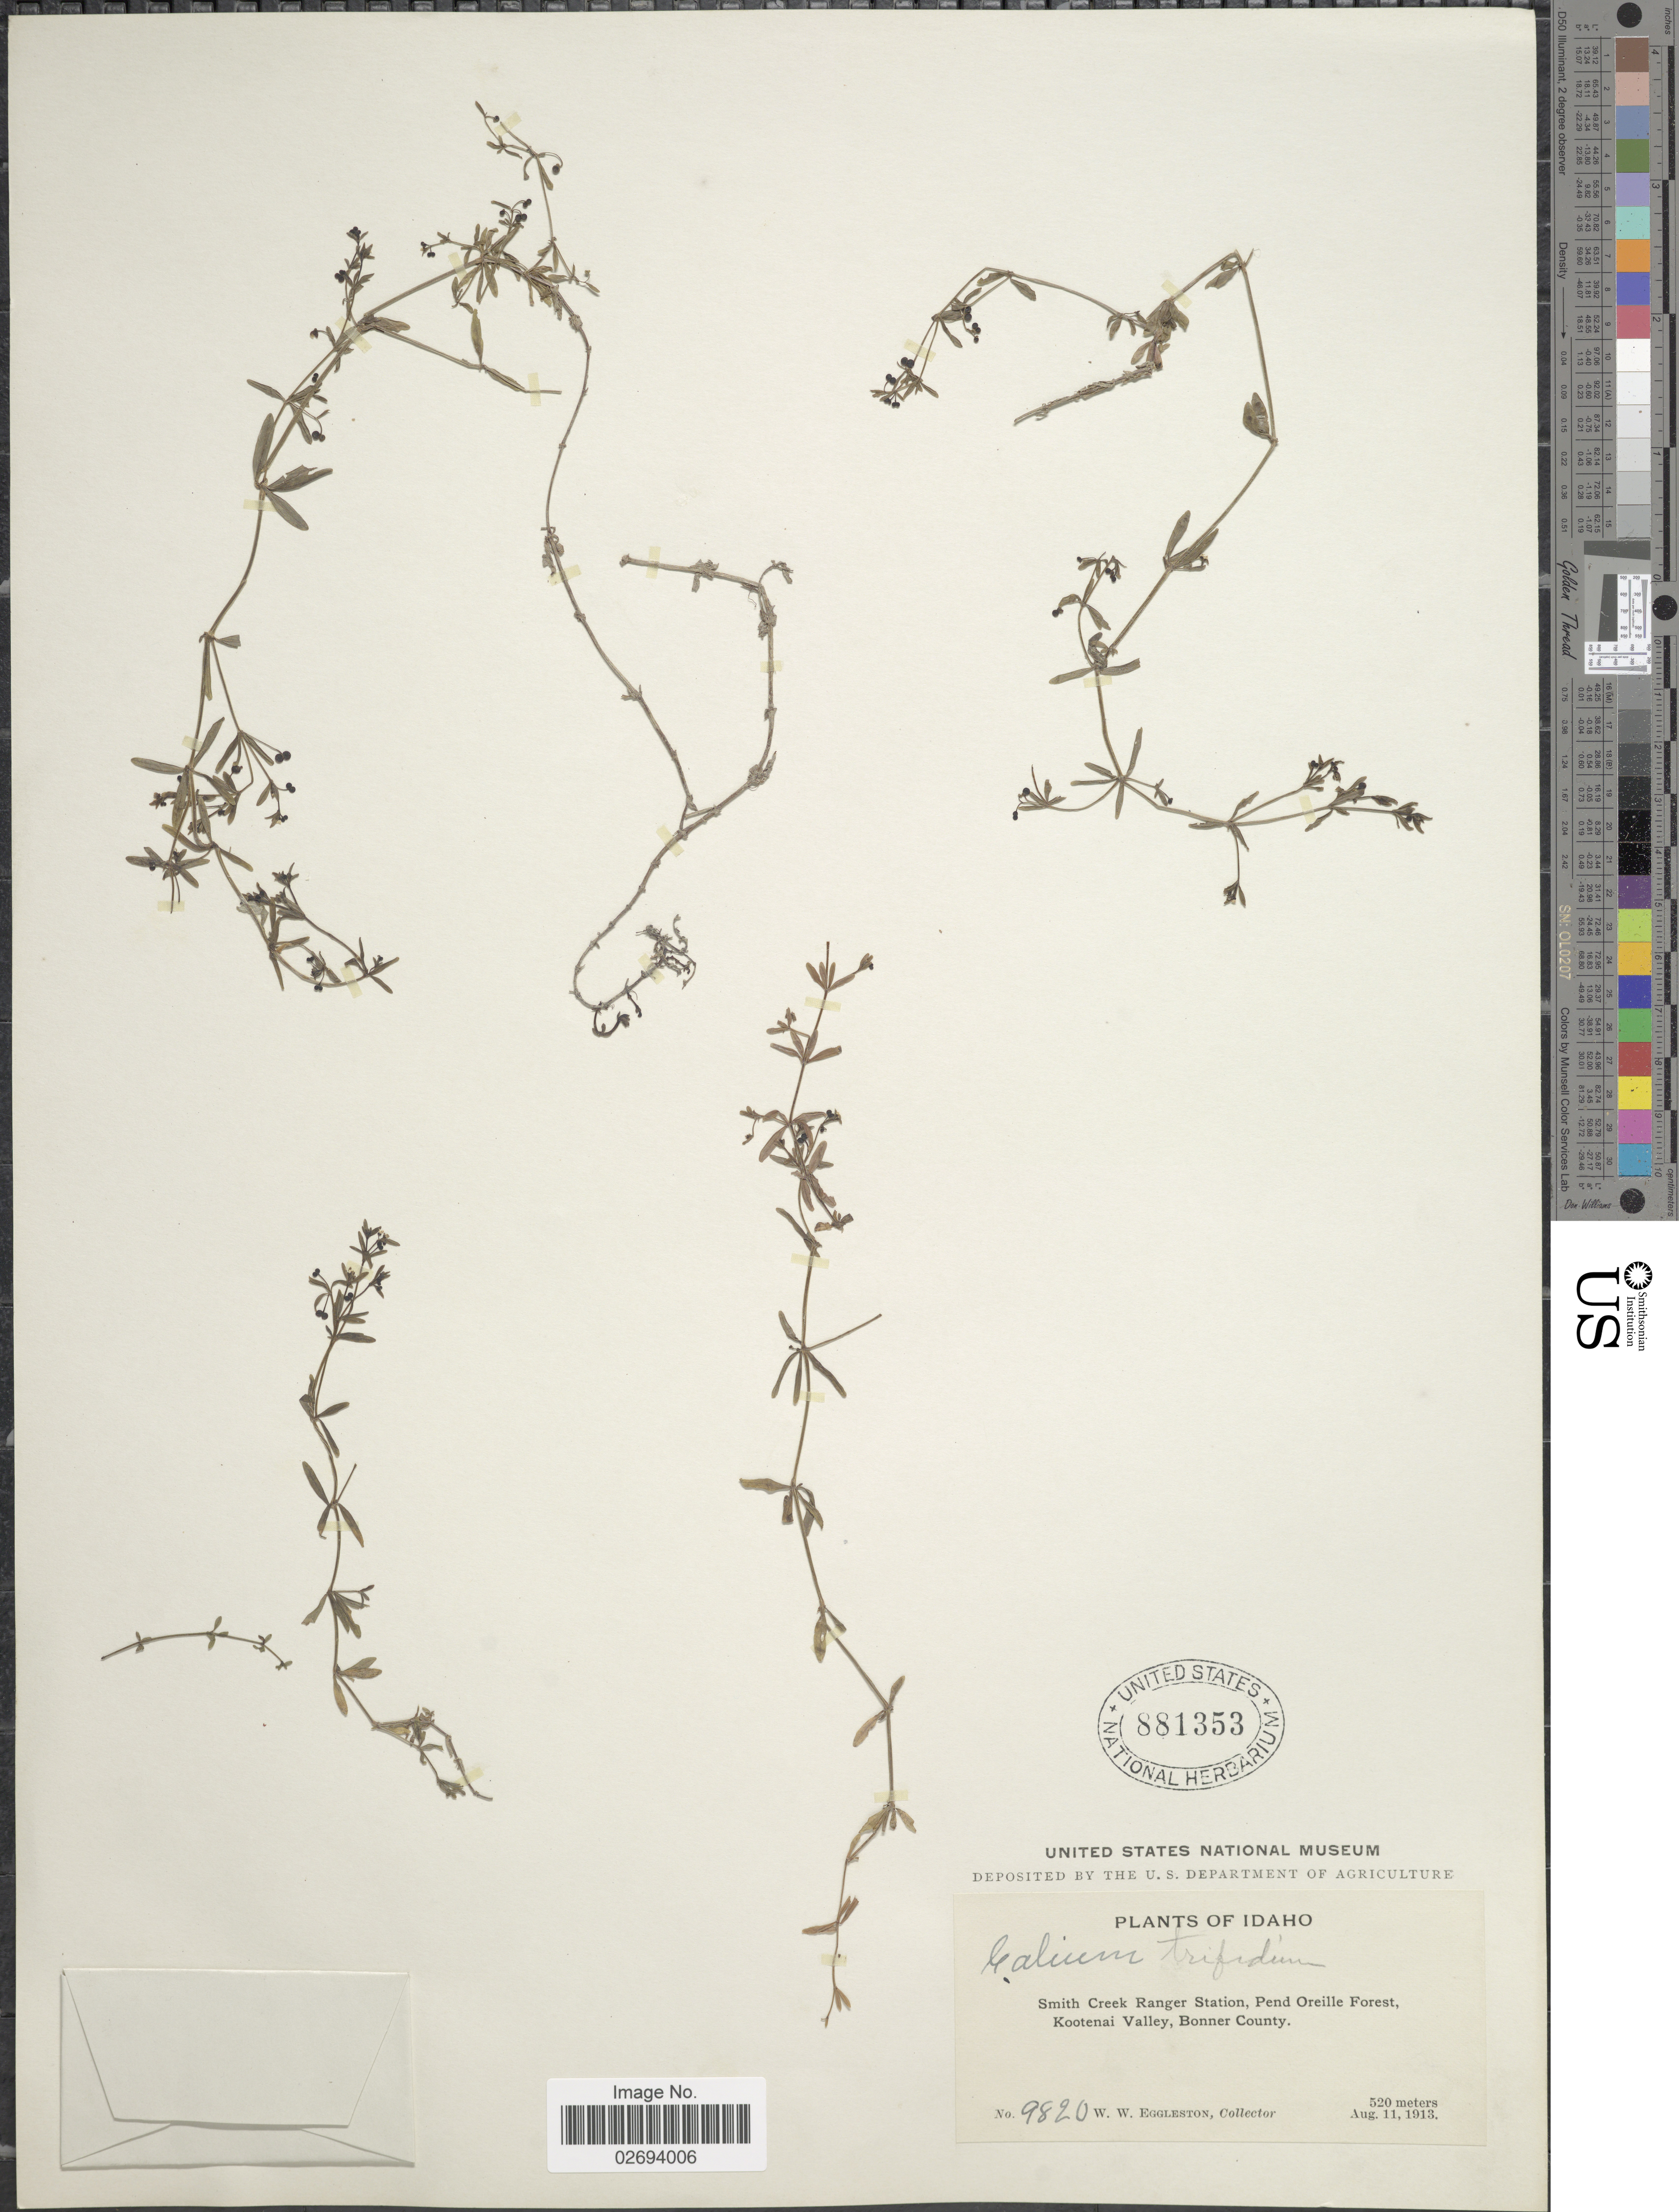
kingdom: Plantae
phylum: Tracheophyta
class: Magnoliopsida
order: Gentianales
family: Rubiaceae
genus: Galium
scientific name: Galium trifidum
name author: L.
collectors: W. W. Eggleston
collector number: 9820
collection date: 1913-08-11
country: United States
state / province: Idaho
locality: Smith Creek Ranger Station, Pend Oreille Forest, Kootenai Valley, Bonner County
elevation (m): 520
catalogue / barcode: US 881353